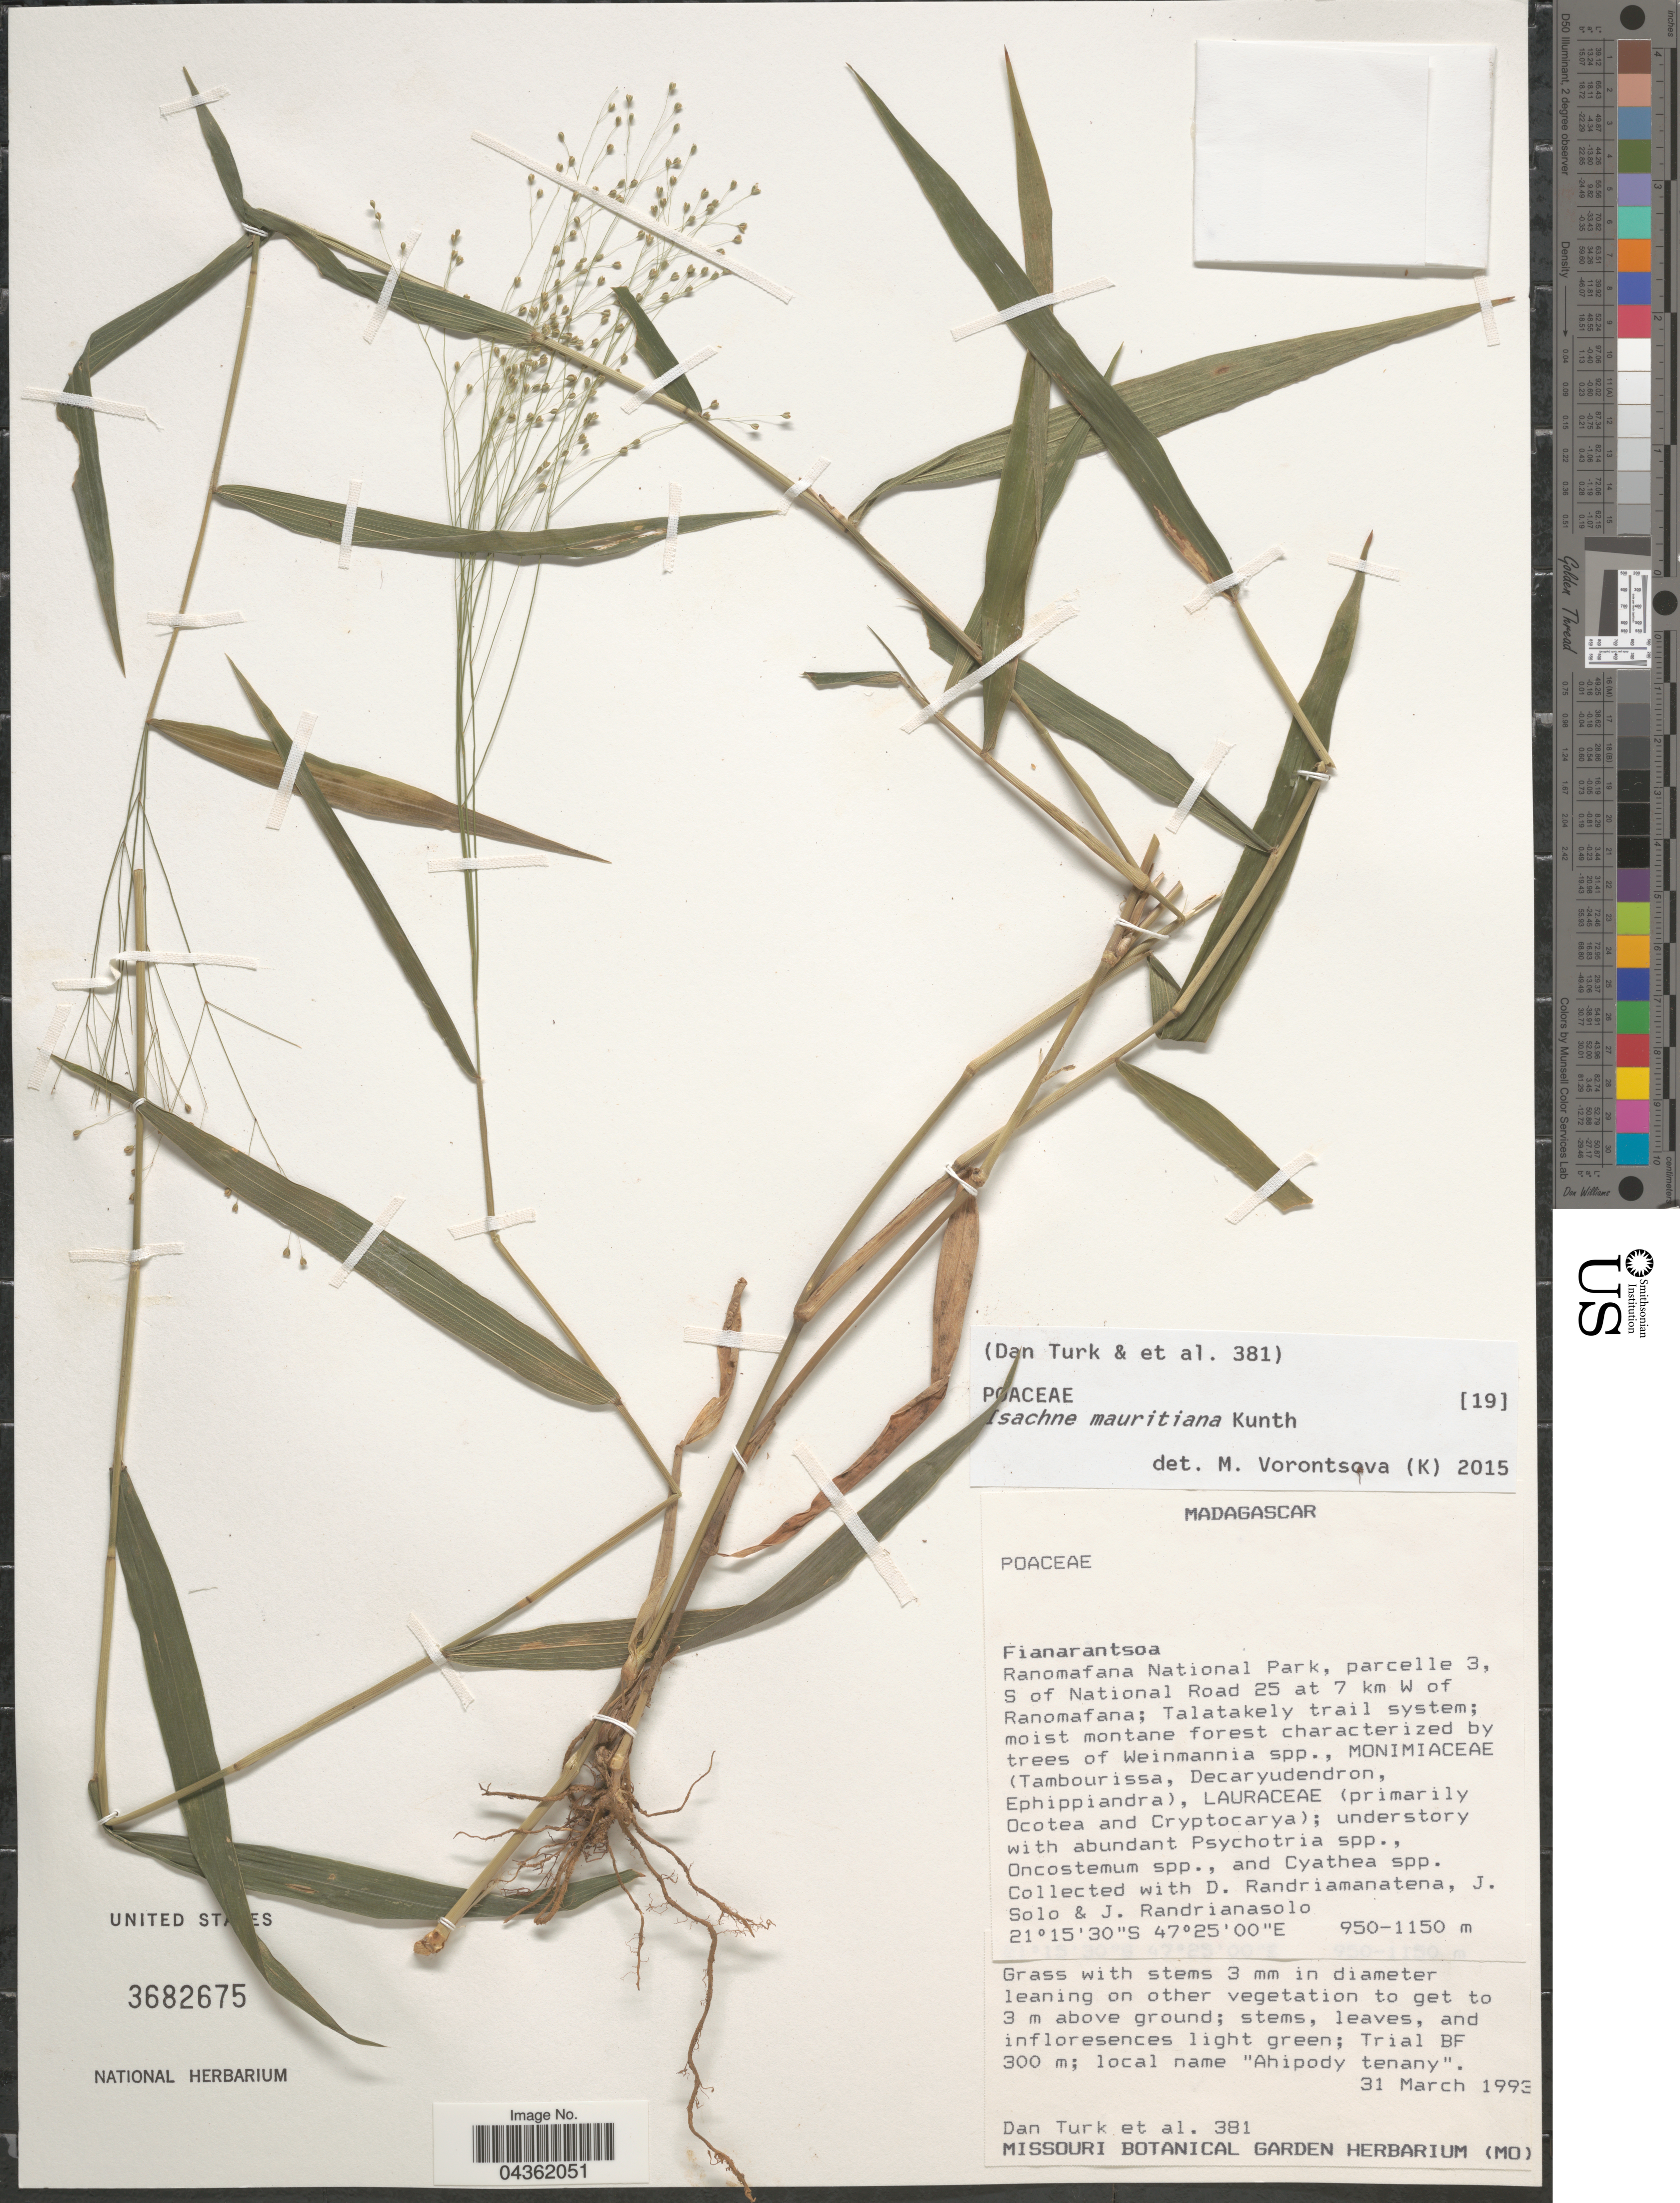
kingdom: Plantae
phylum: Tracheophyta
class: Liliopsida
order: Poales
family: Poaceae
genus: Isachne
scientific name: Isachne mauritiana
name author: Kunth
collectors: D. Turk & et al.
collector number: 381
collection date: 1993-03-31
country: Madagascar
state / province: Vatovavy Fitovinany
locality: Ranomafana National Park, parcelle 3, S of National Road 25 at 7 km W of Ranomafana; Talatakely trail system.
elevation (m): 950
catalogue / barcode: US 3682675